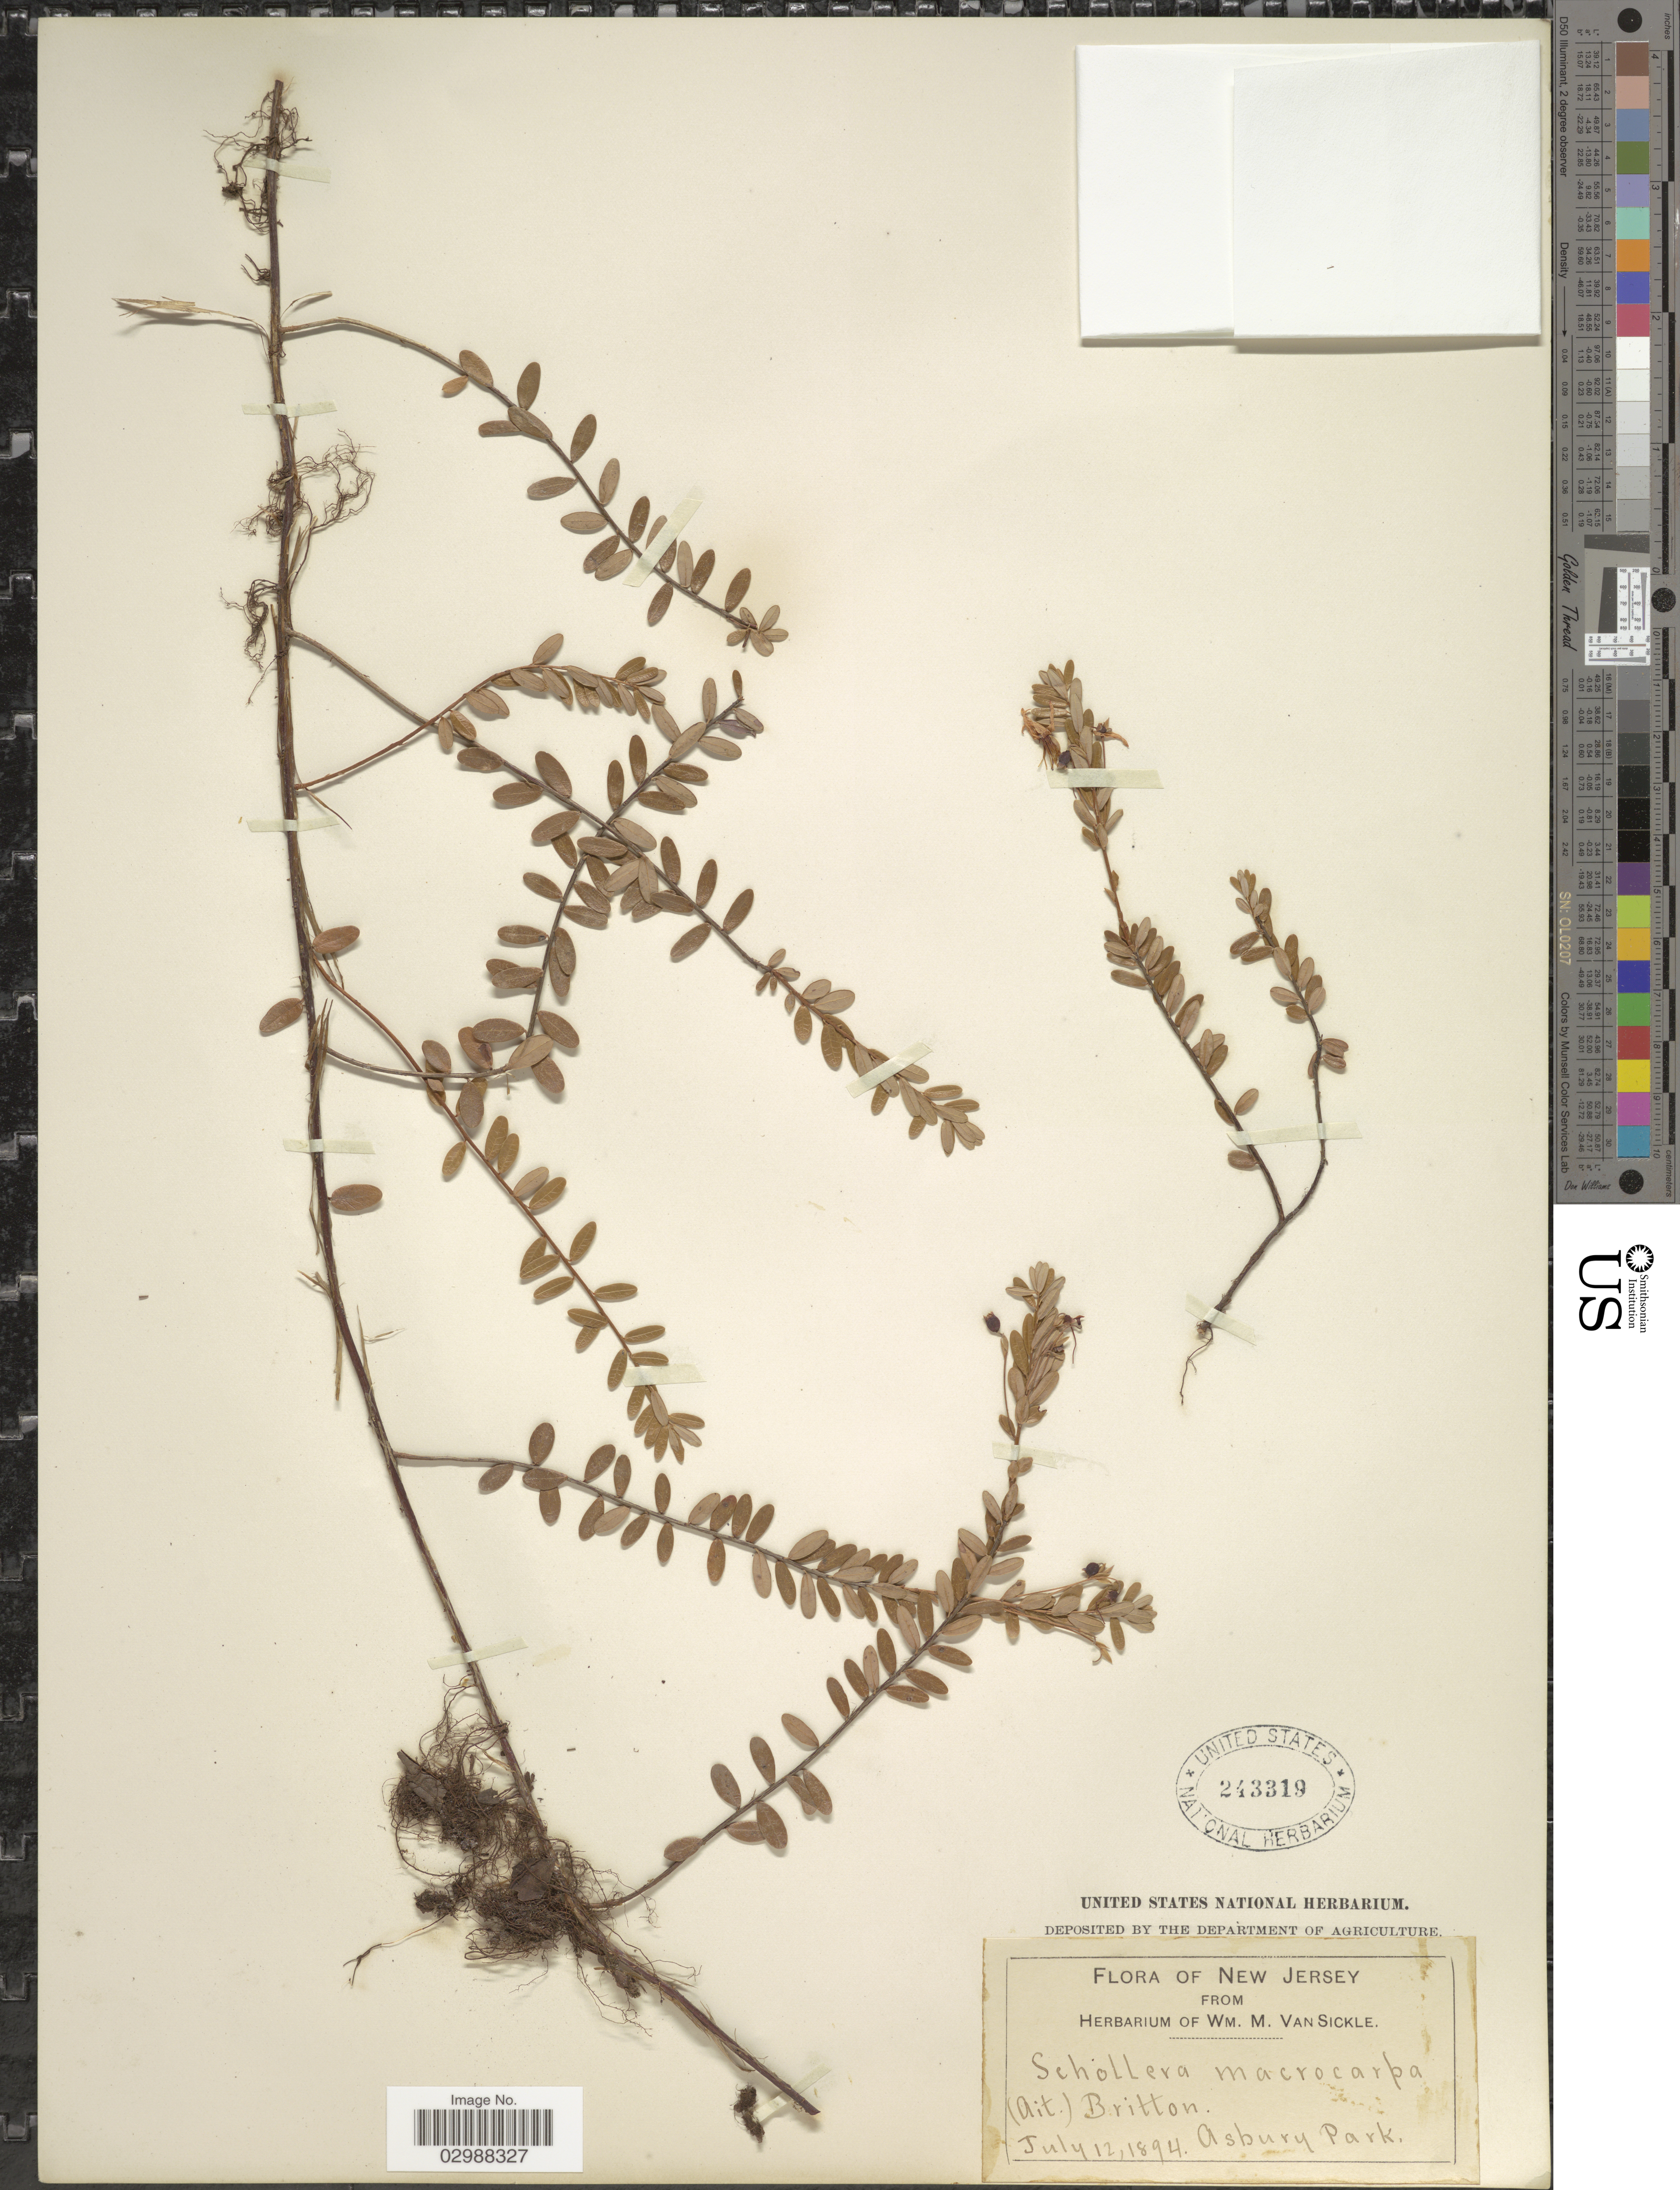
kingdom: Plantae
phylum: Tracheophyta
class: Magnoliopsida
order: Ericales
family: Ericaceae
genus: Vaccinium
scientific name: Vaccinium macrocarpon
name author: Aiton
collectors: W. M. Van Sickle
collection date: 1894-07-12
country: United States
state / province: New Jersey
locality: Asbury Park.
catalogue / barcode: US 243319